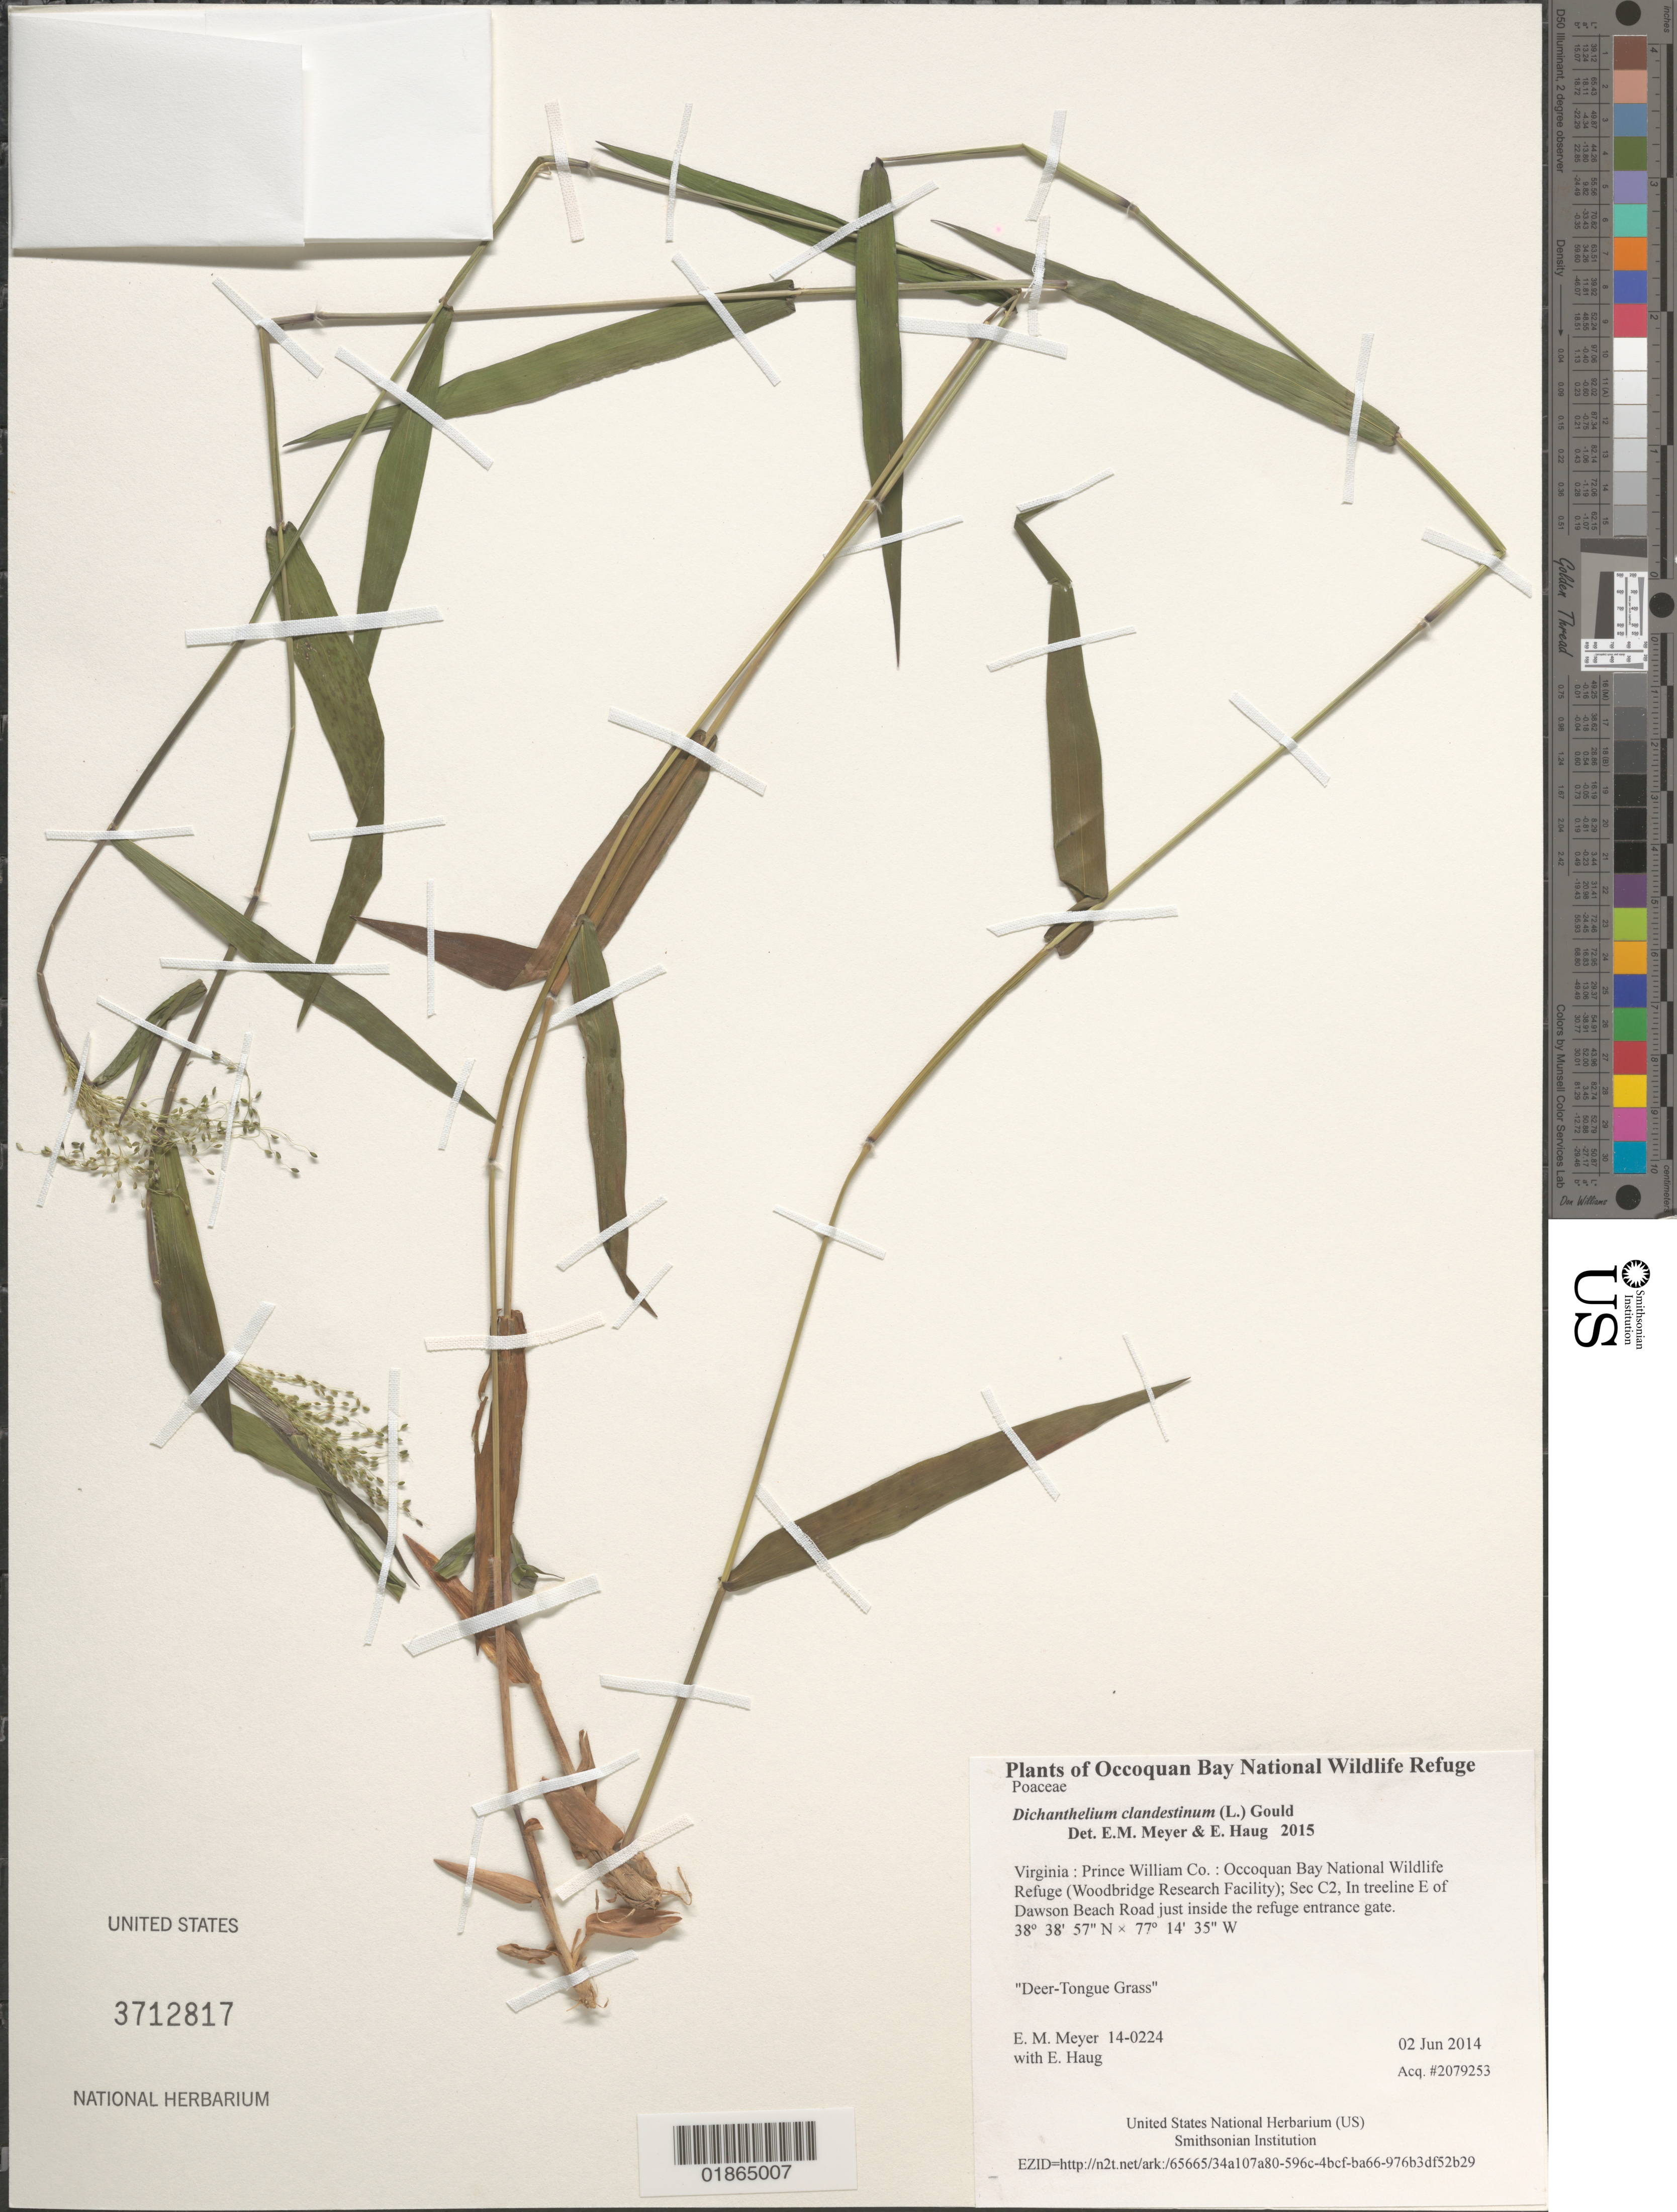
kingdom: Plantae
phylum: Tracheophyta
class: Liliopsida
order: Poales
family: Poaceae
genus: Dichanthelium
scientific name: Dichanthelium clandestinum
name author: (L.) Gould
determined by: Meyer, E. M.; Haug, E.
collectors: E. M. Meyer & E. Haug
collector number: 14-0224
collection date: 2014-06-02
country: United States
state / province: Virginia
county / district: Prince William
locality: Occoquan Bay National Wildlife Refuge (Woodbridge Research Facility); Sec C2, In treeline E of Dawson Beach Road just inside the refuge entrance gate.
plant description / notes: Deer-Tongue Grass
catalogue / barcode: US 3712817